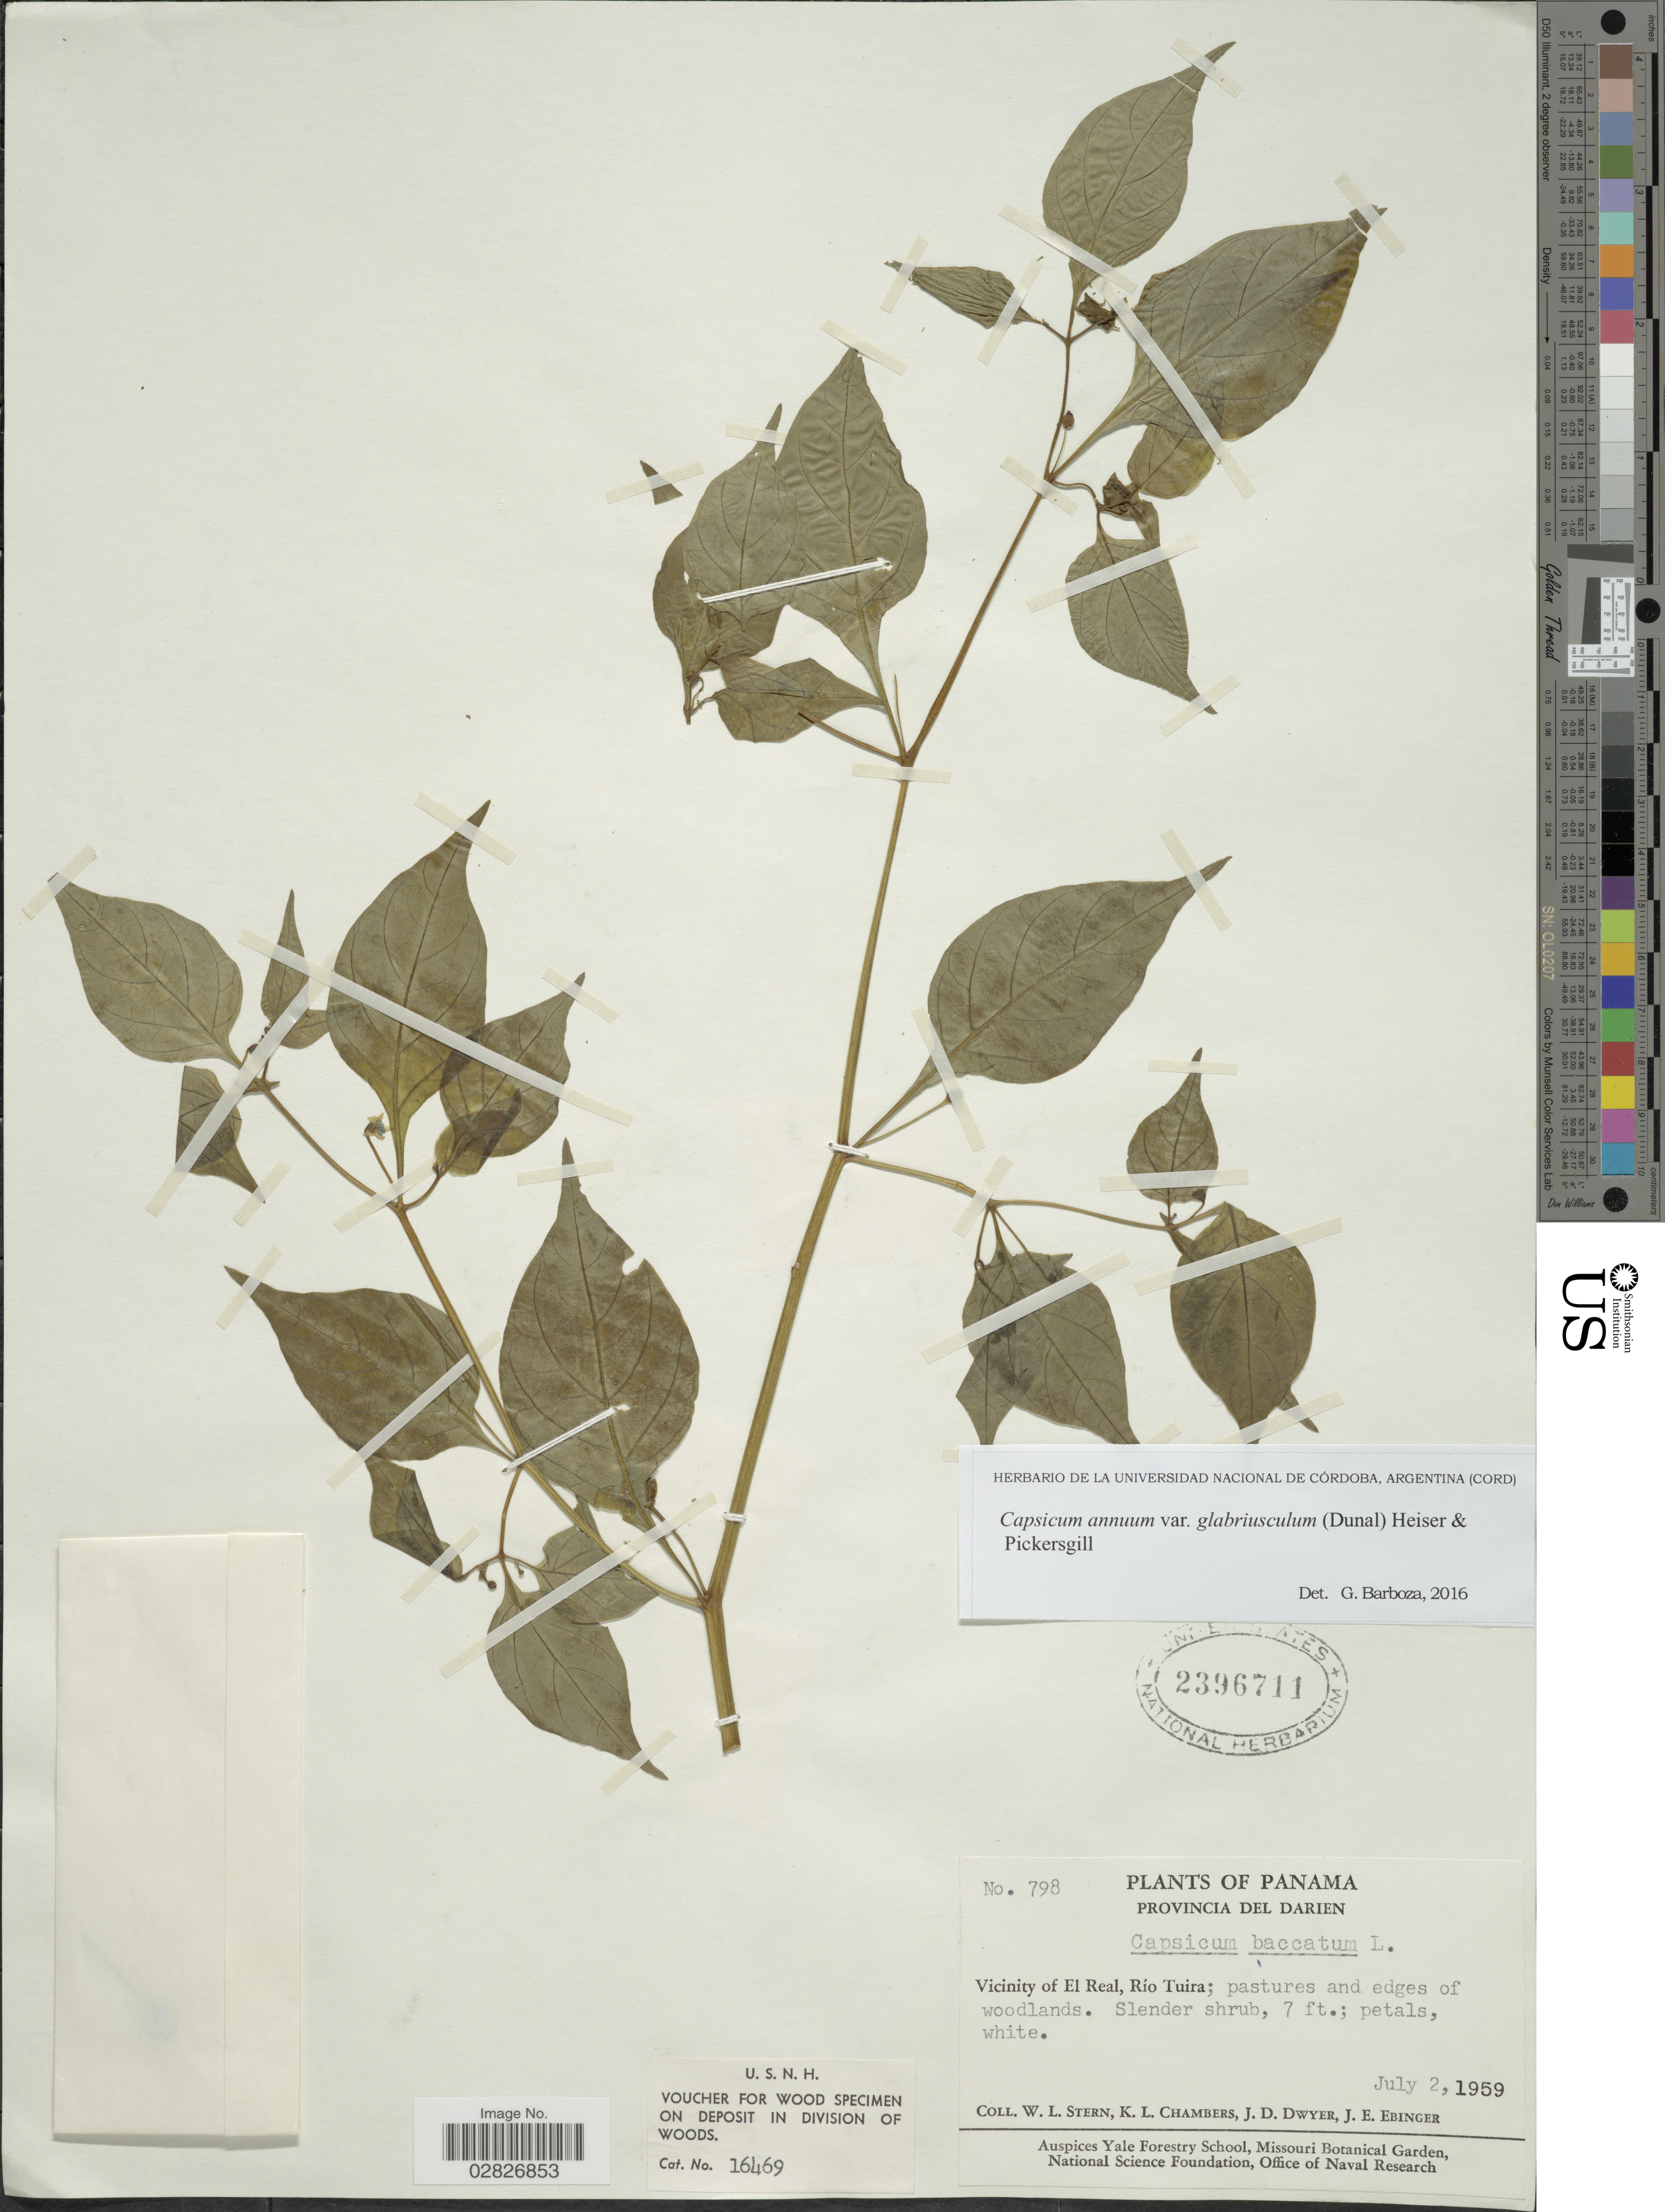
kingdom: Plantae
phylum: Tracheophyta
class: Magnoliopsida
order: Solanales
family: Solanaceae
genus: Capsicum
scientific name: Capsicum annuum var. glabriusculum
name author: (Dunal) Heiser & Pickersgill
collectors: W. L. Stern, K. Chambers, J. D. Dwyer & J. Ebinger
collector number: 798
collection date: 1959-07-02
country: Panama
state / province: Darién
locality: Provincia Del Darien, Vicinity of El Real, Río Tuira.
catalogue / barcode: US 2396711